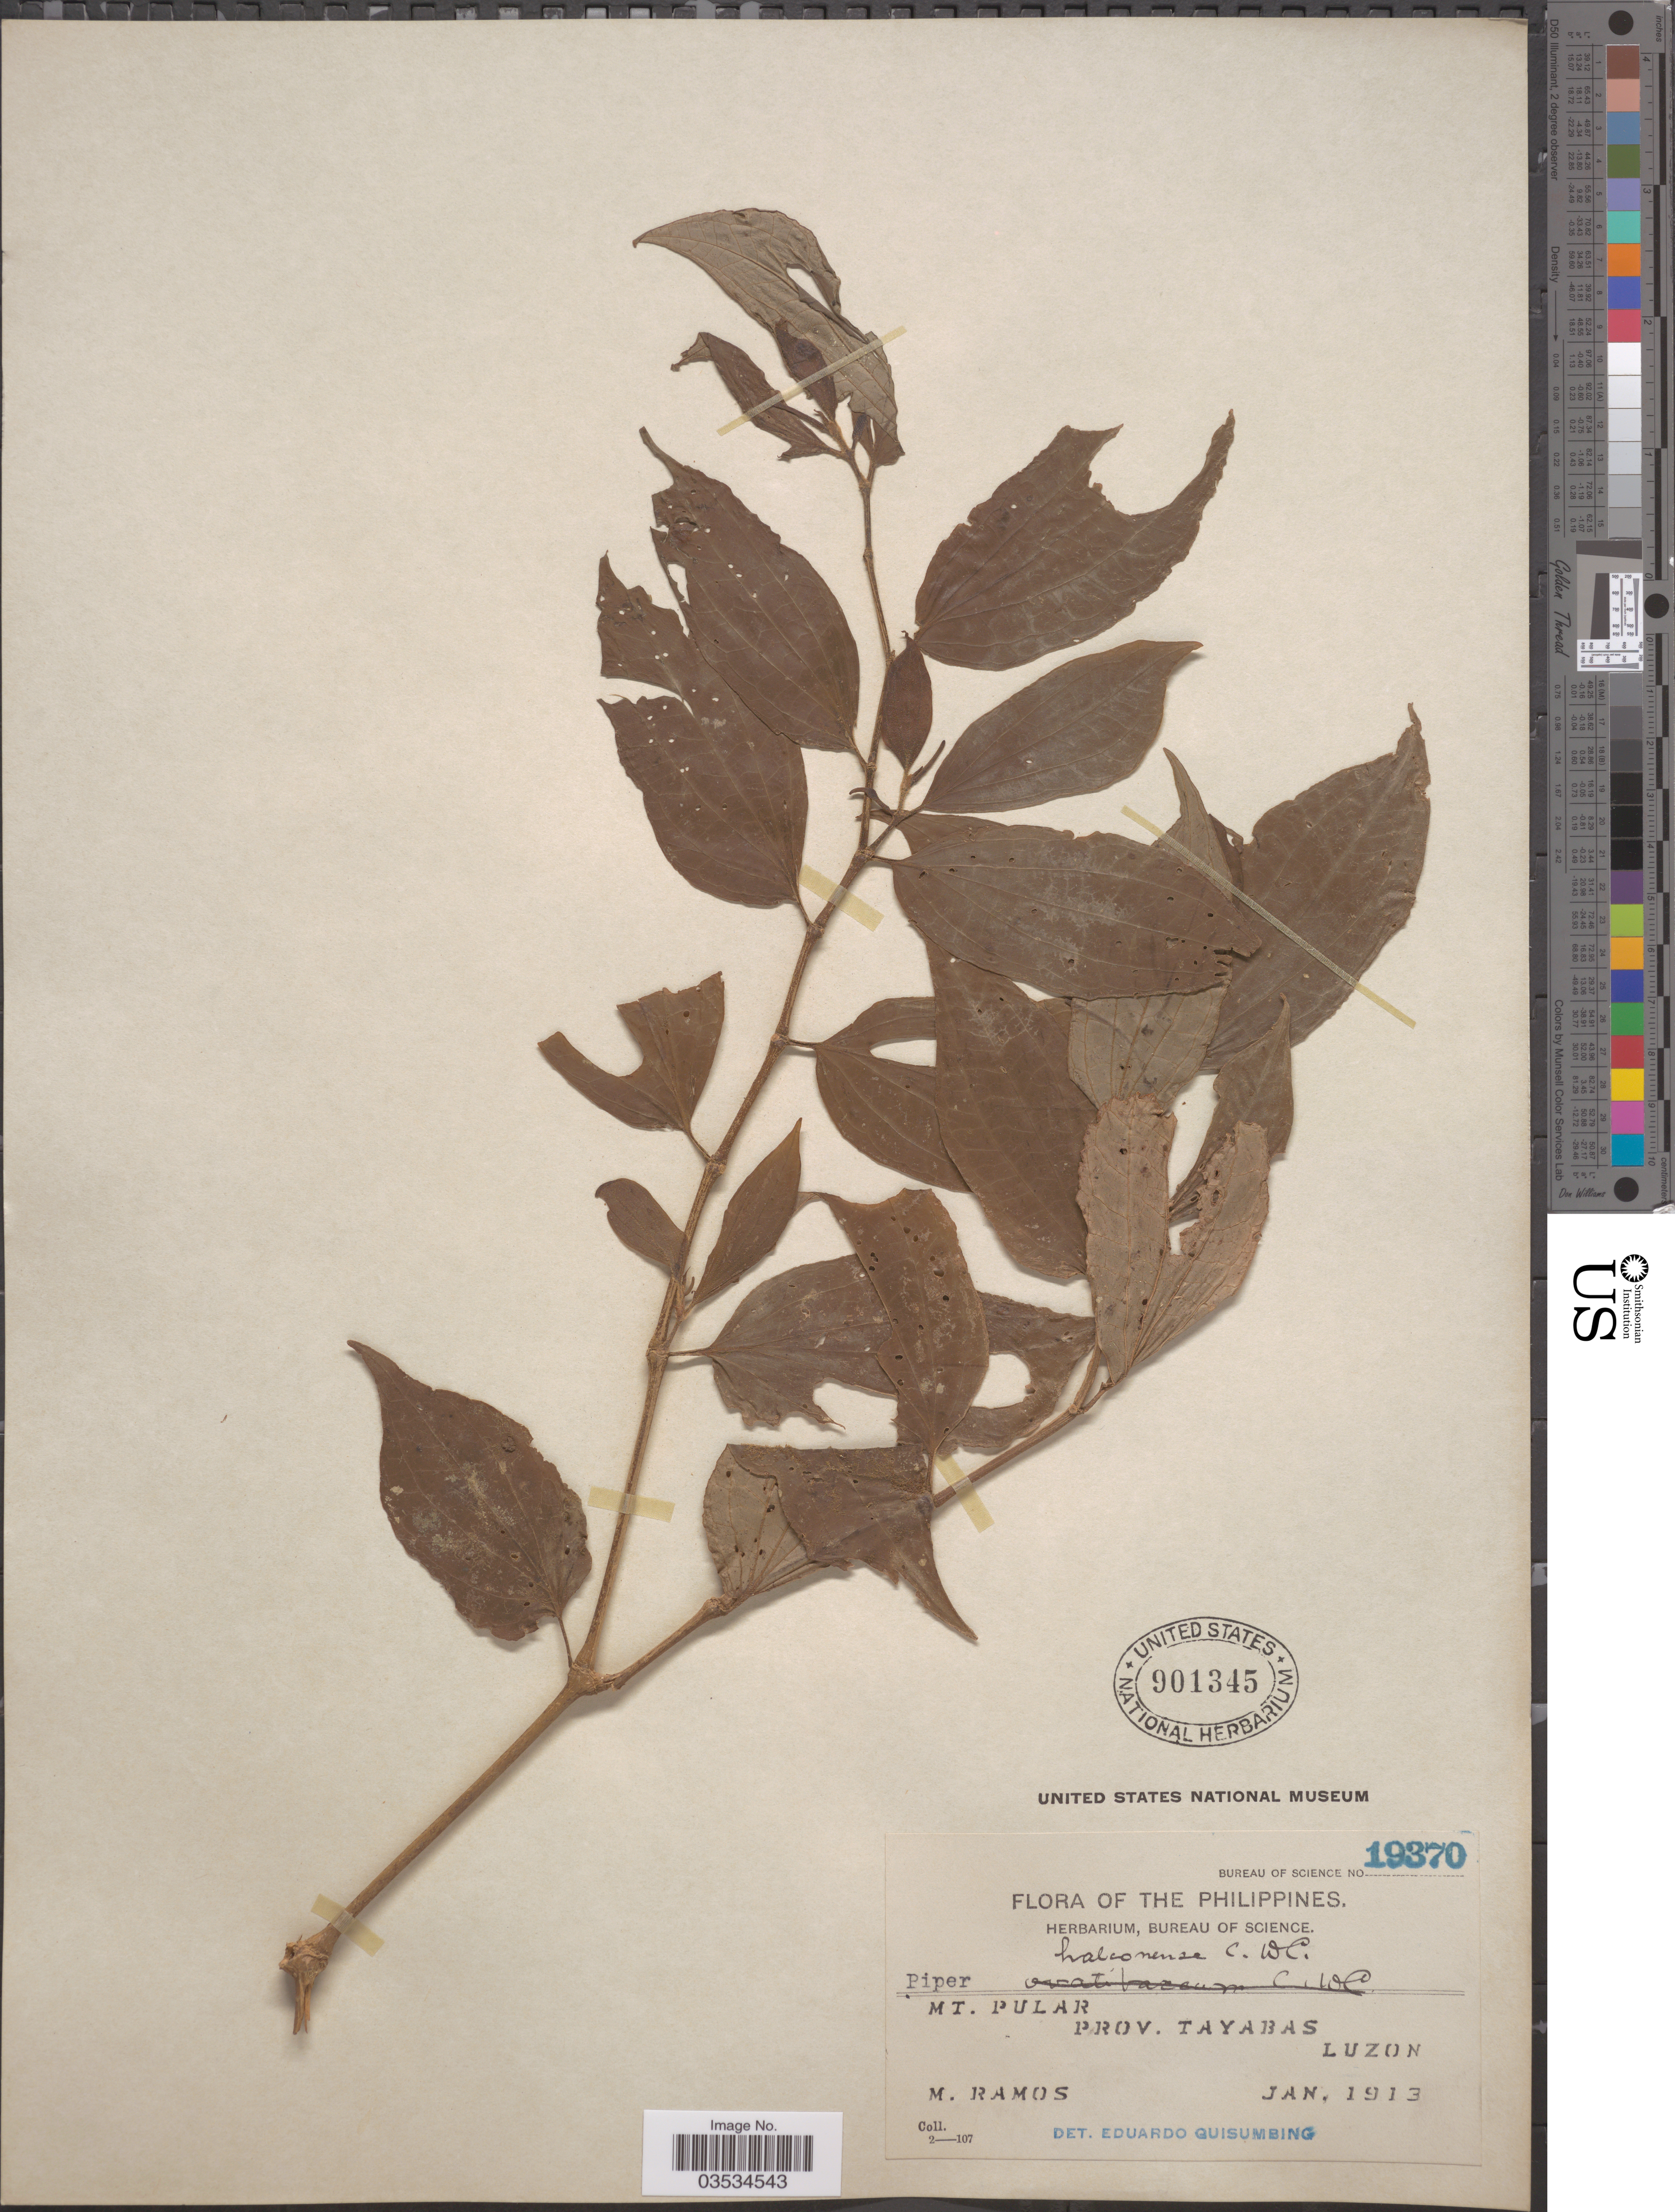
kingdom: Plantae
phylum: Tracheophyta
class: Magnoliopsida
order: Piperales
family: Piperaceae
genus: Piper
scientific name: Piper halconense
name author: C. DC.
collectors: M. Ramos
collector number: Bureau of Science 19370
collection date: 1913-01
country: Philippines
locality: Mt. Pular. Prov. Tayabas. Luzon.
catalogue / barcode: US 901345